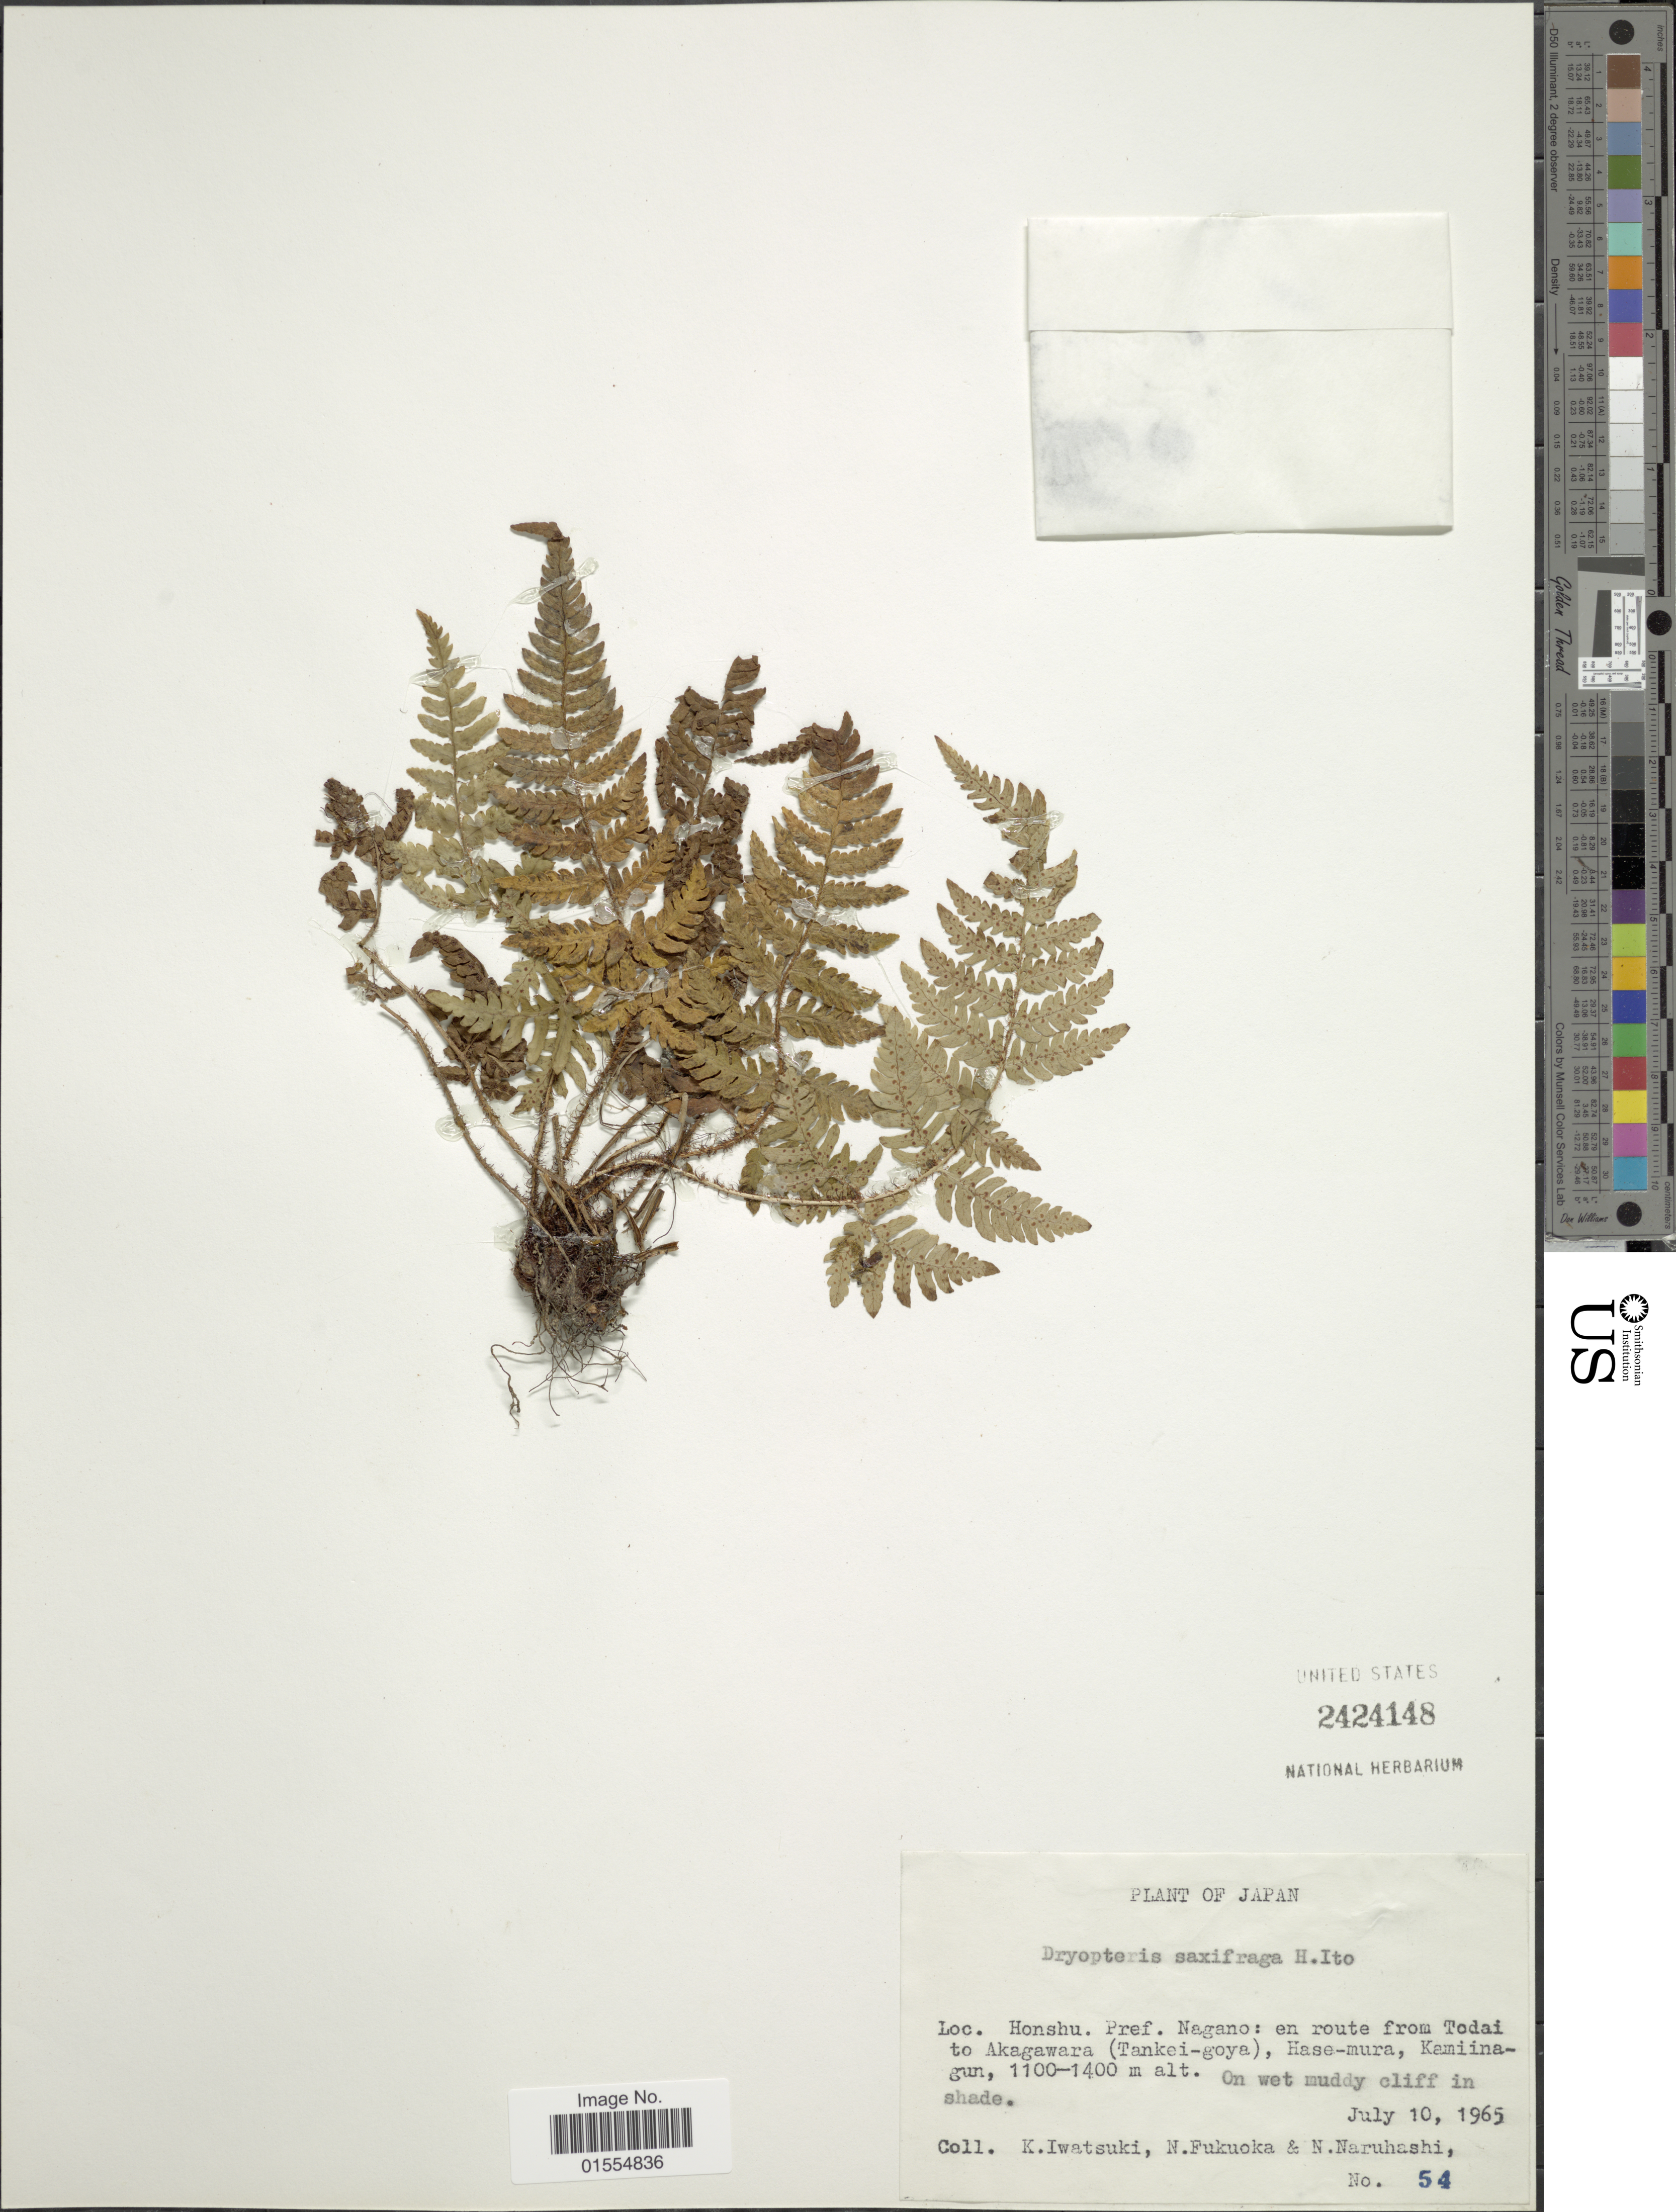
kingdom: Plantae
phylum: Tracheophyta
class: Polypodiopsida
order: Polypodiales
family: Dryopteridaceae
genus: Dryopteris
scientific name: Dryopteris saxifraga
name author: H. Itô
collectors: K. Iwatsuki, N. Fukuoka & N. Naruhashi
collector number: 54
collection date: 1965-07-10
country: Japan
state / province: Nagano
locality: Honshu. Pref. Nagano: en route from Todai to Akagawara (Tankei-goya), Hase-mura, Kamiinagun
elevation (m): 1100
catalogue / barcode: US 2424148